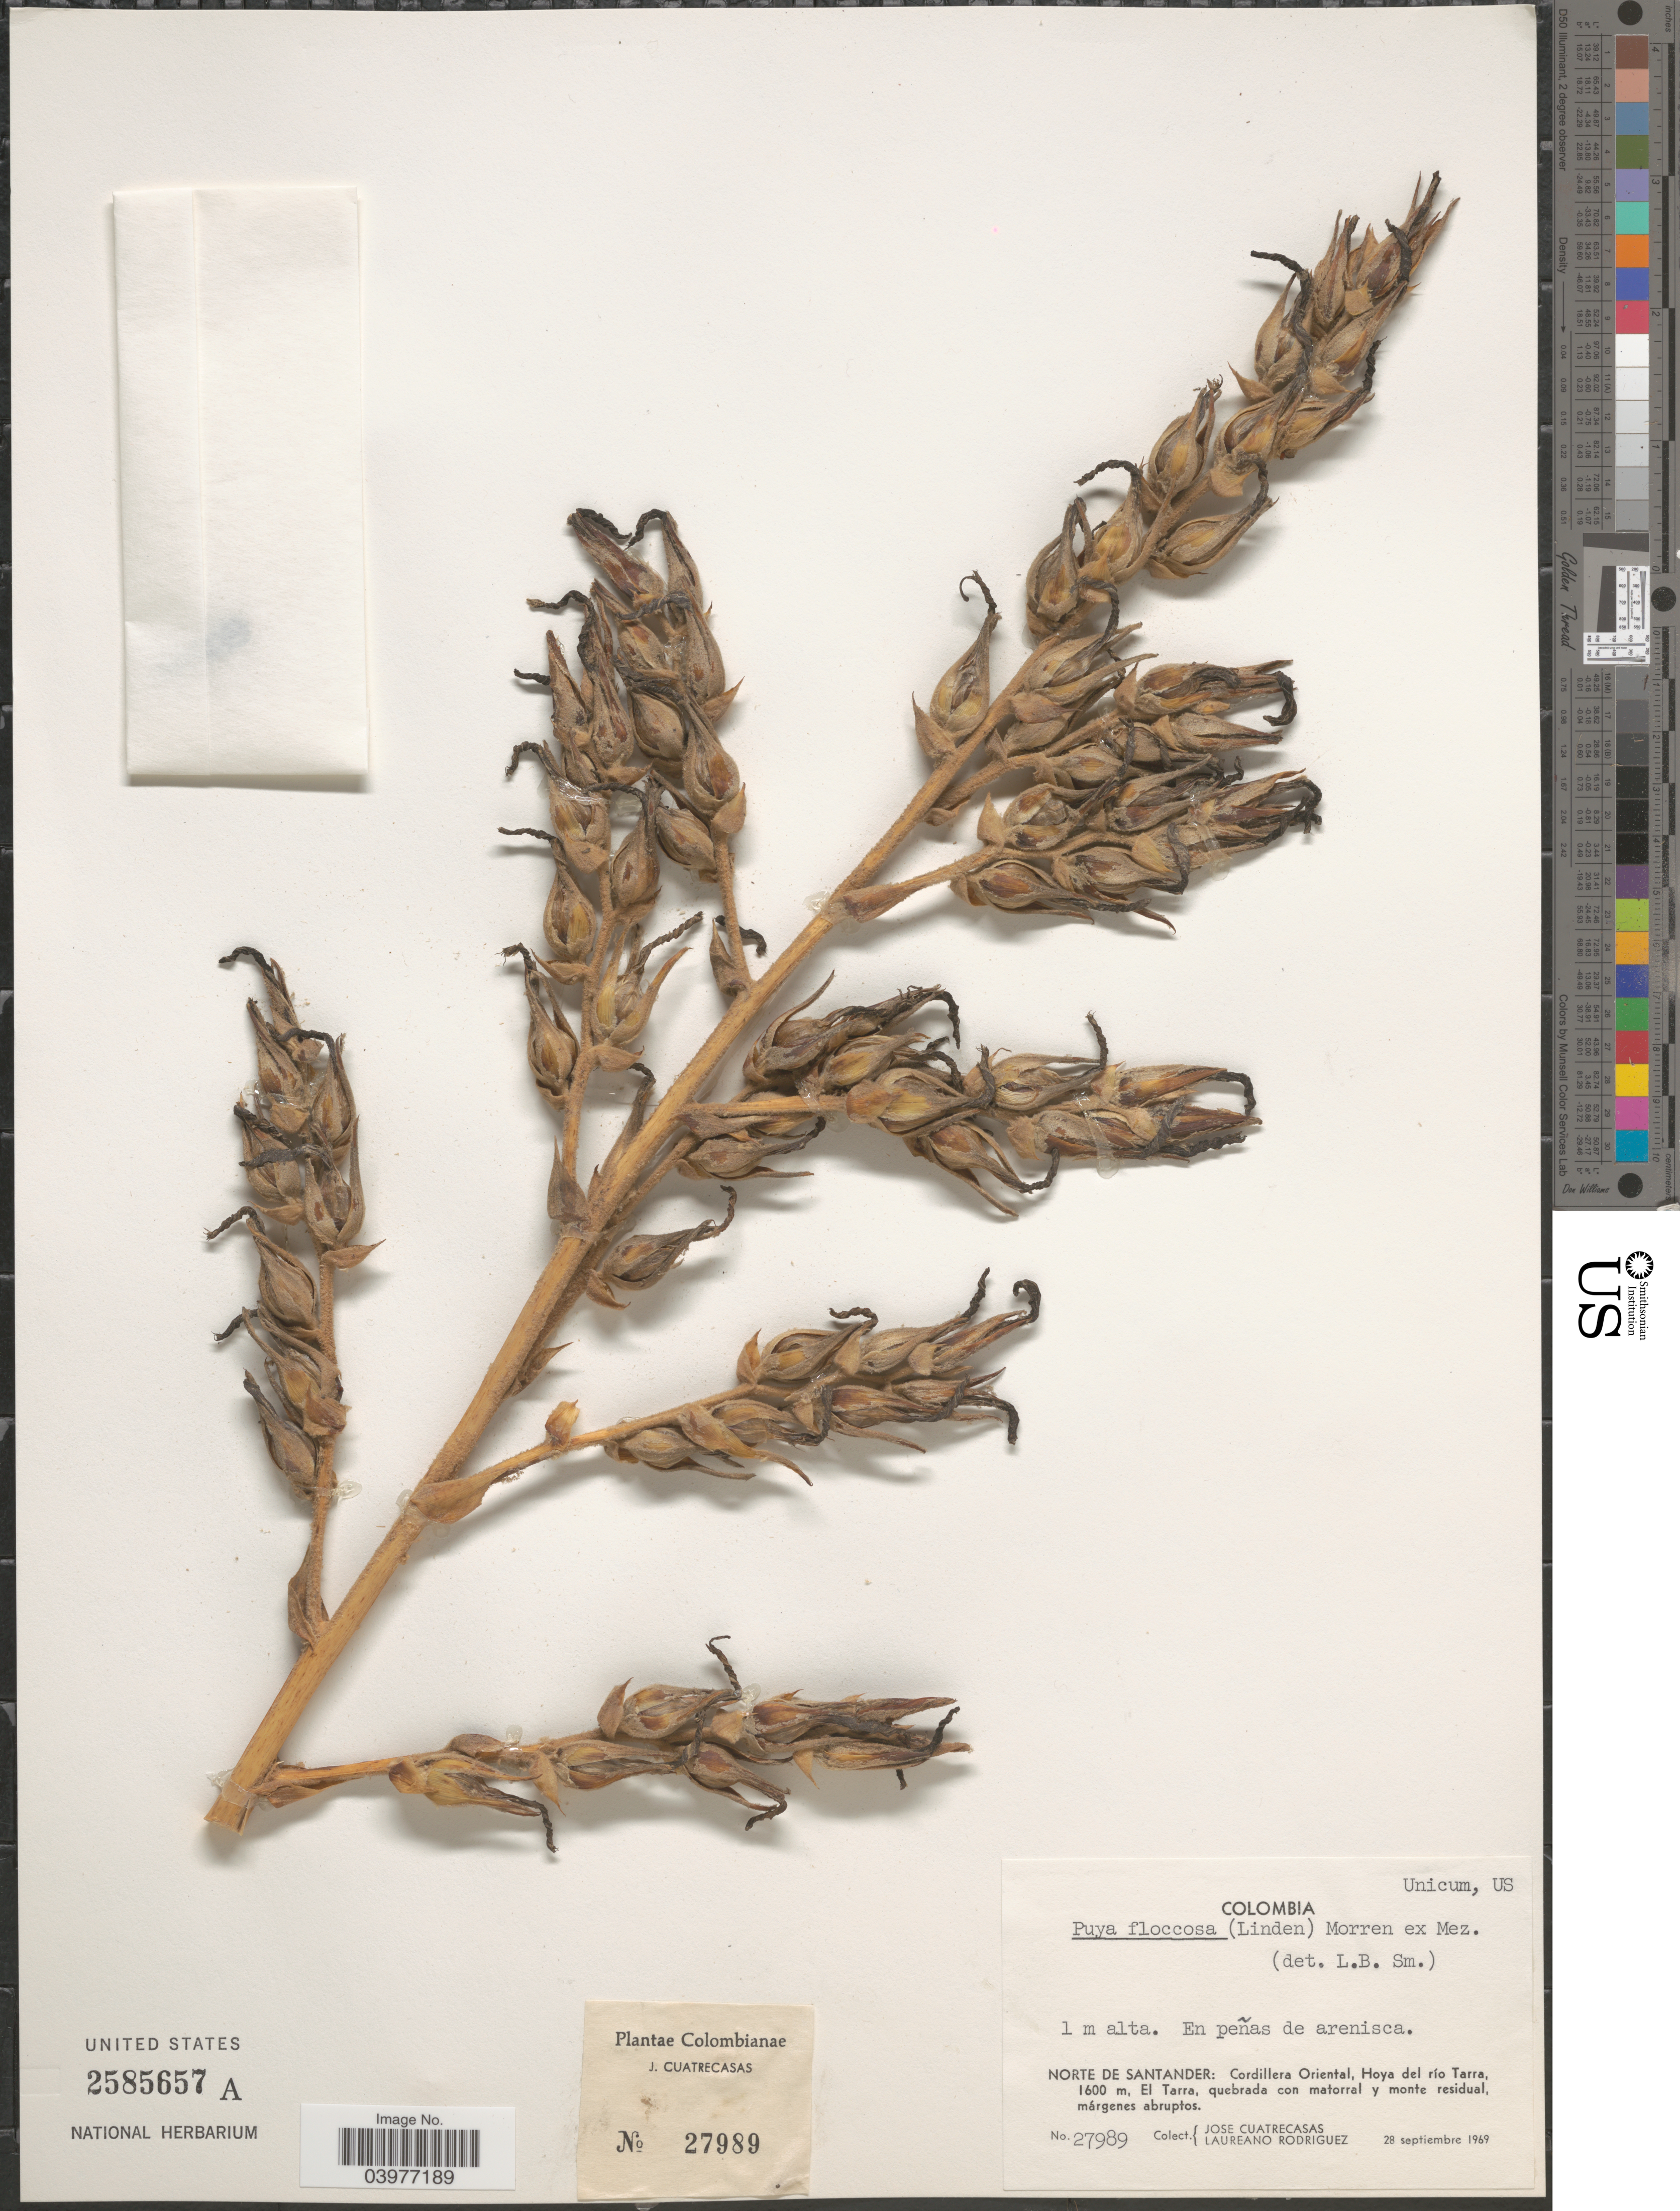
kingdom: Plantae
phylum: Tracheophyta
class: Liliopsida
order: Poales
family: Bromeliaceae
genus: Puya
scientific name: Puya floccosa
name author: (Linden) É. Morren ex Mez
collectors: J. Cuatrecasas & L. Rodriguez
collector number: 27989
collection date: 1969-09-28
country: Colombia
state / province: Norte de Santander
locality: Cordillera Oriental, Hoya del río Tarra, El Tarra, quebrada con matorral y monte residual.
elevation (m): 1600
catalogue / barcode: US 2585657A